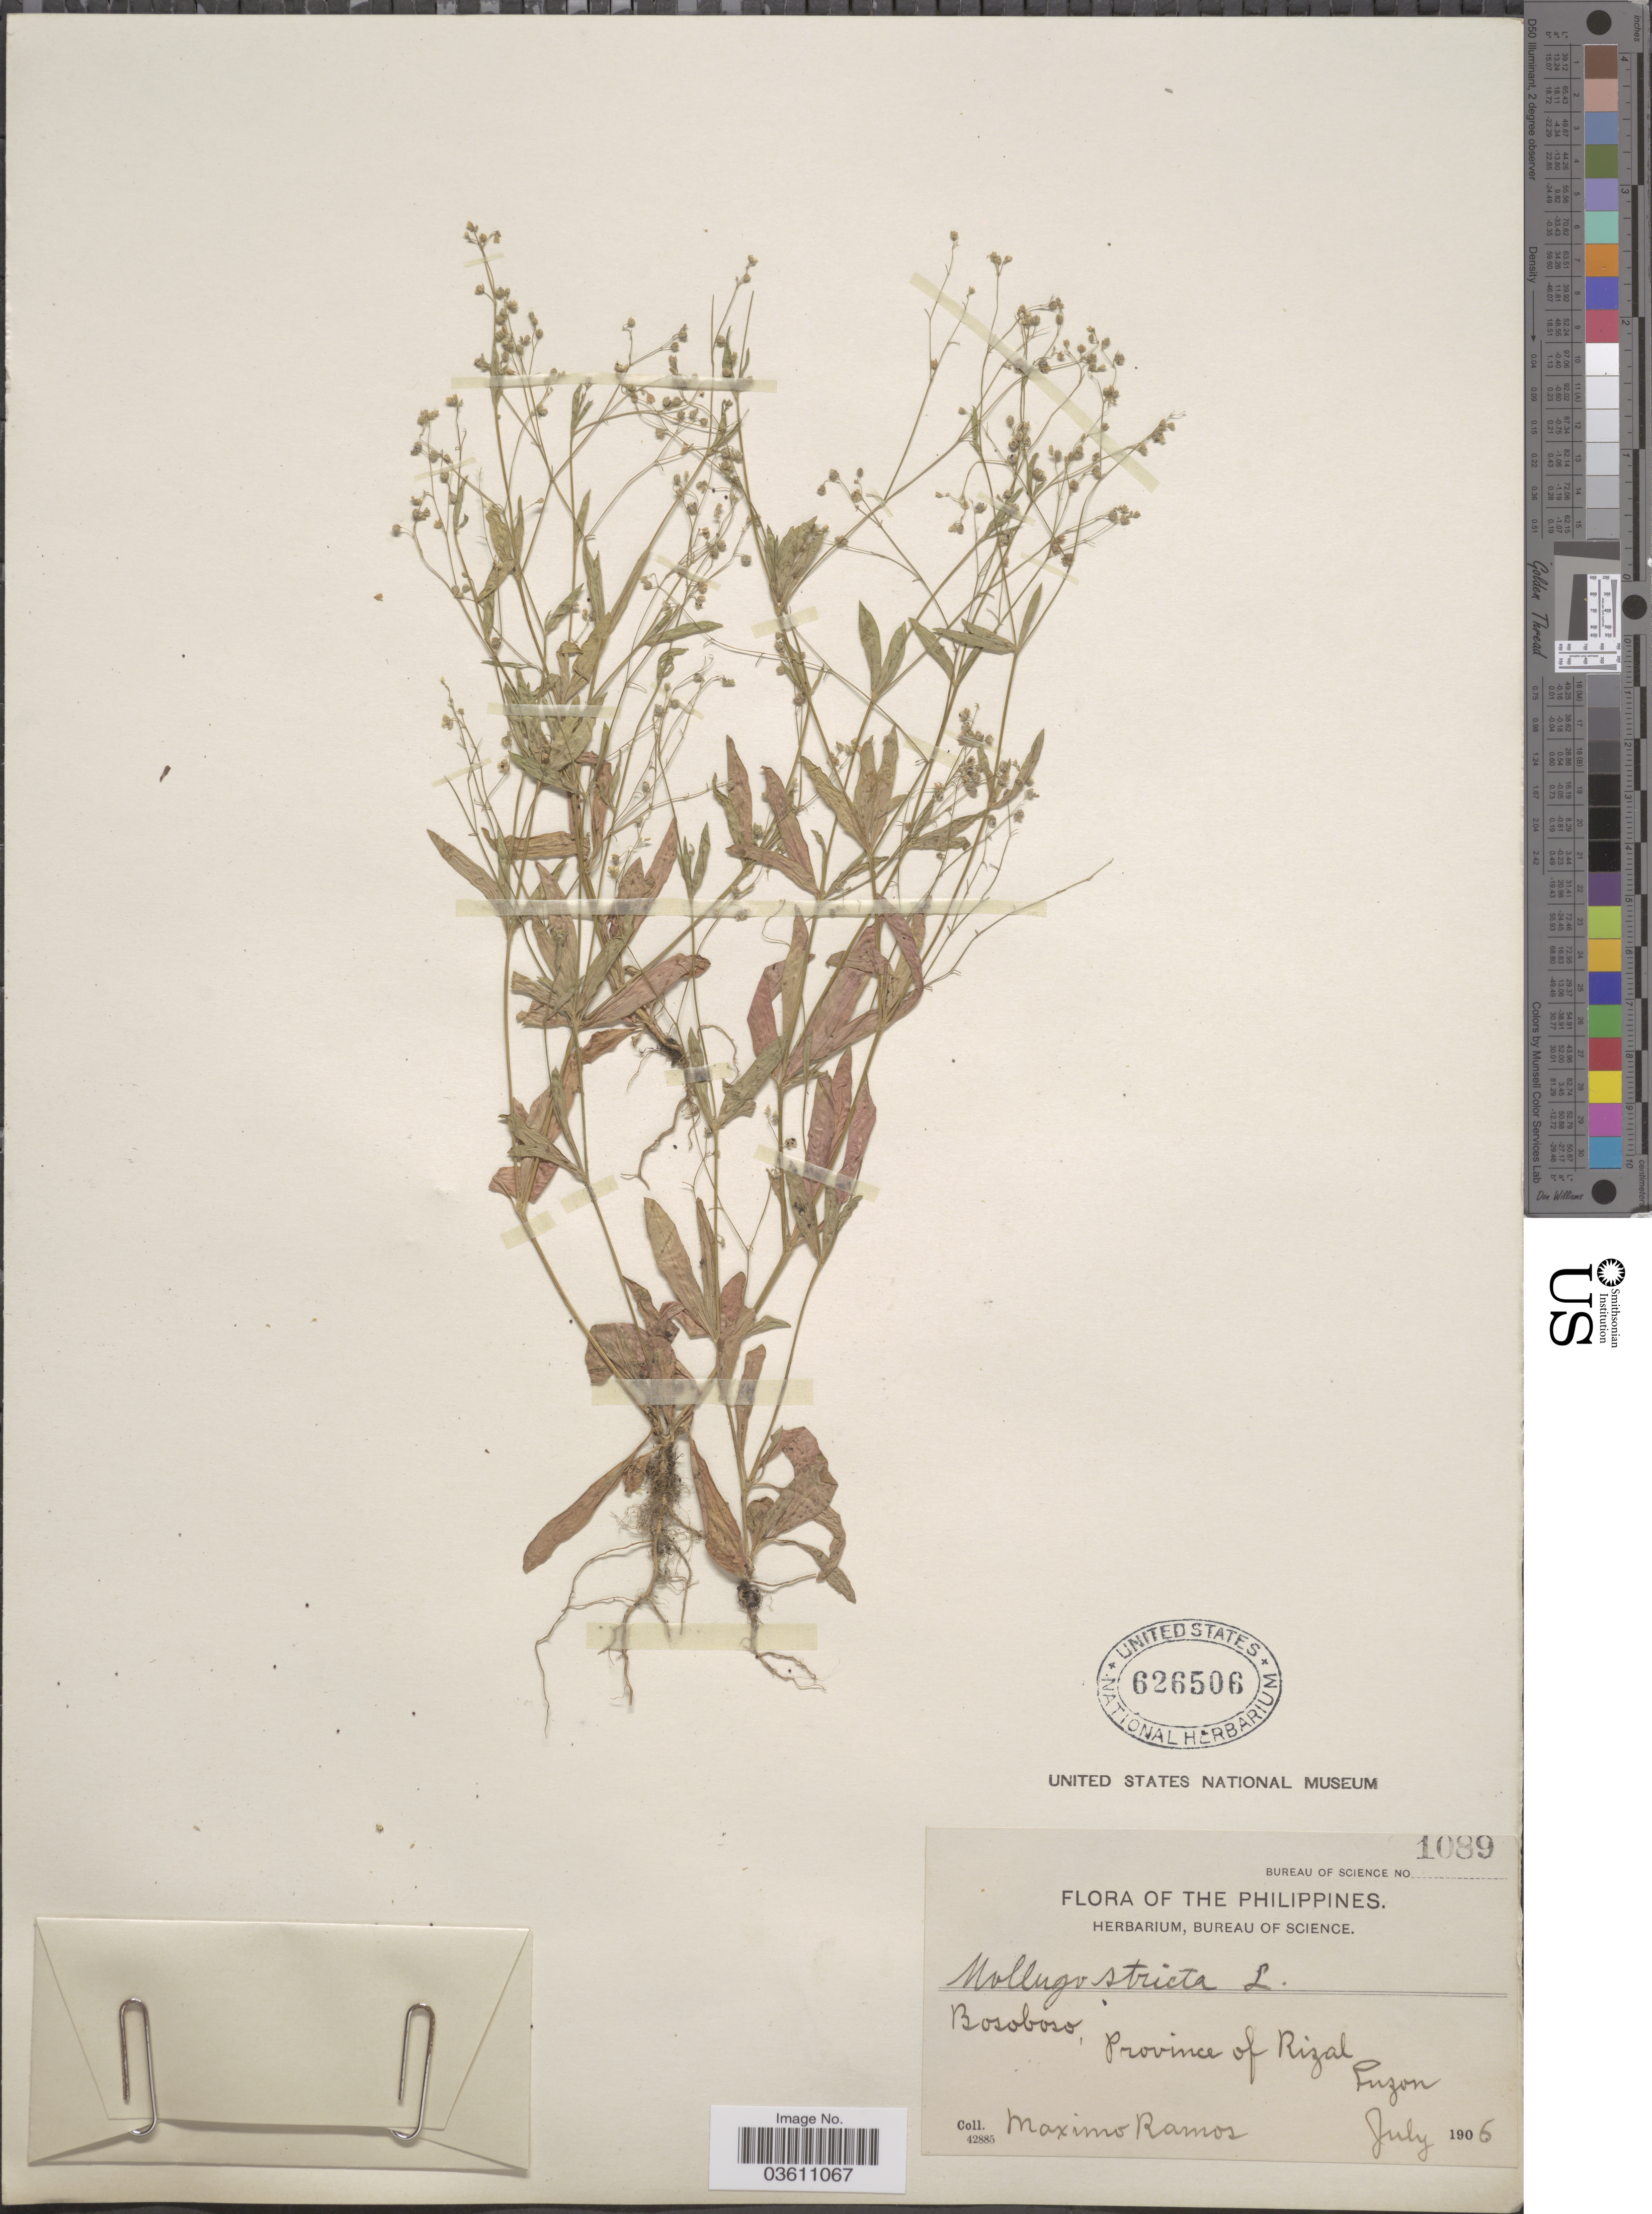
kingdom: Plantae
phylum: Tracheophyta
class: Magnoliopsida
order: Caryophyllales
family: Molluginaceae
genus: Trigastrotheca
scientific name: Trigastrotheca pentaphylla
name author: (L.) Thulin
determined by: Strong, Mark T., (BOT), Smithsonian Institution - National Museum of Natural History (UNITED STATES)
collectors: M. Ramos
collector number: Bureau of Science 1089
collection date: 1906-07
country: Philippines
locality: Bosoboso, Province of Rizal, Luzon.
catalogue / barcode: US 626506